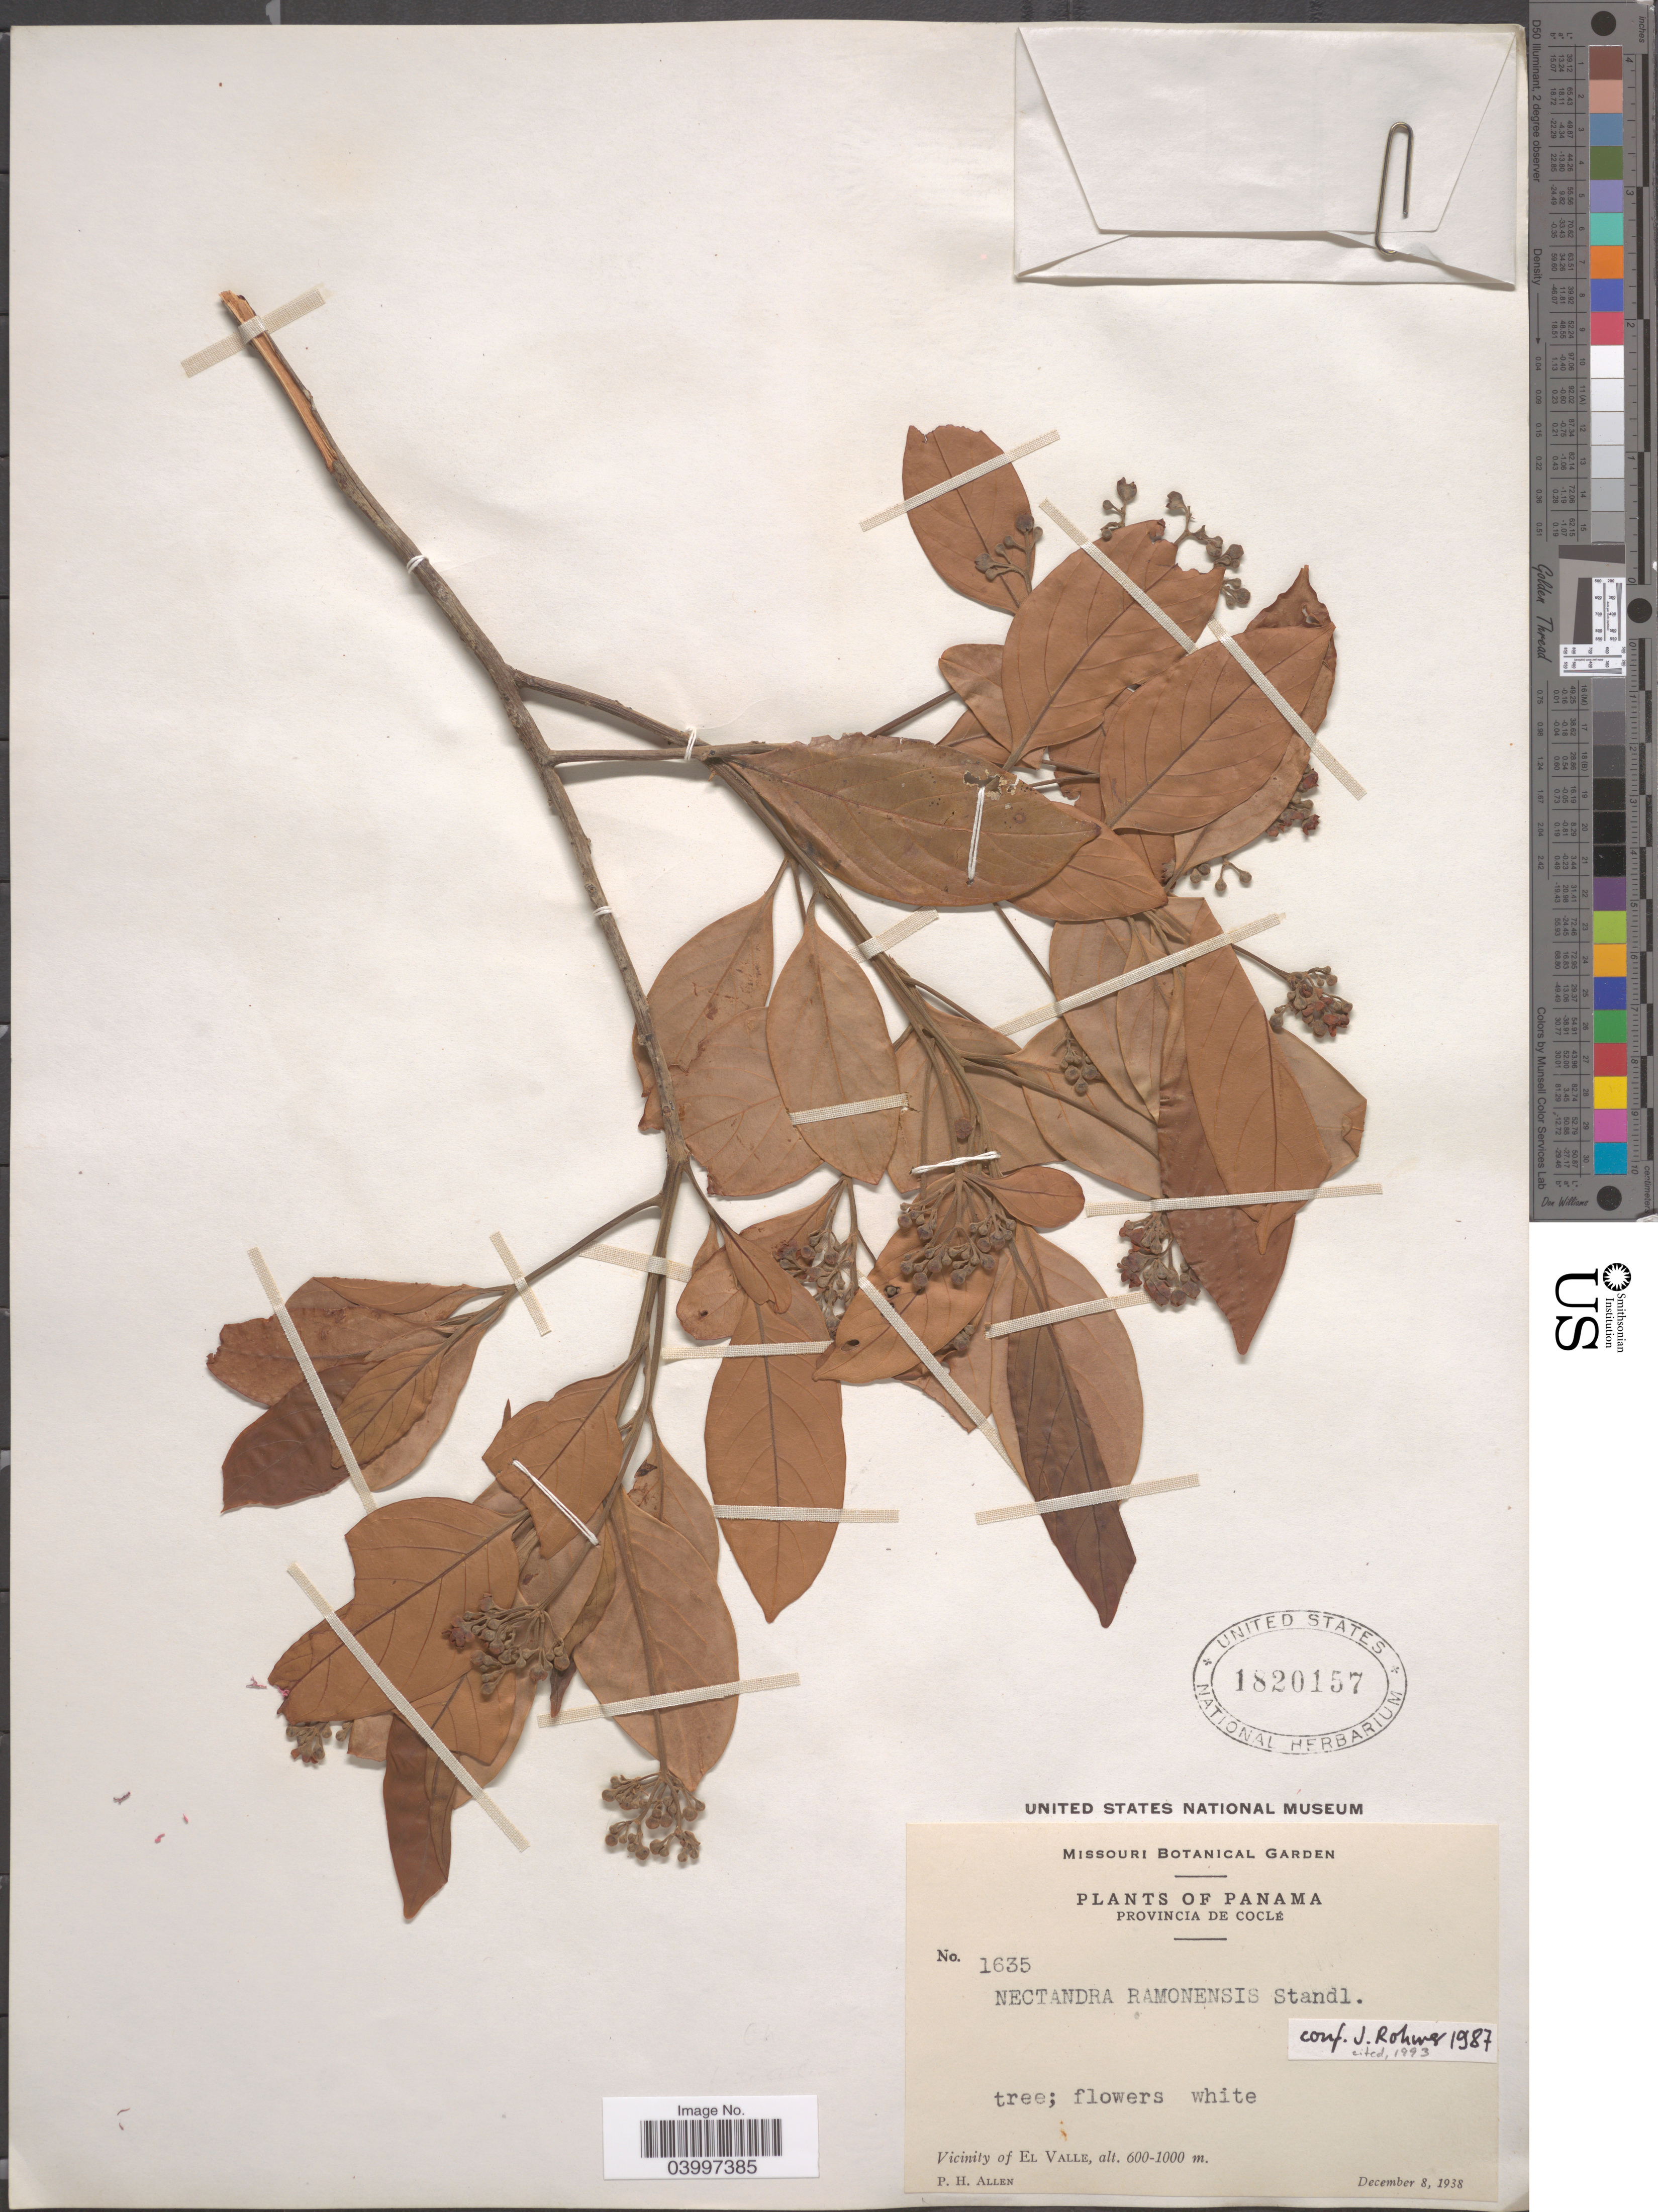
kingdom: Plantae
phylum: Tracheophyta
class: Magnoliopsida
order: Laurales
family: Lauraceae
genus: Nectandra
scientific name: Nectandra ramonensis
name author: Standl.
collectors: P. H. Allen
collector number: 1635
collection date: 1938-12-08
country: Panama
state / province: Cocle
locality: Vicinity of El Valle.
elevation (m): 600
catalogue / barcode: US 1820157